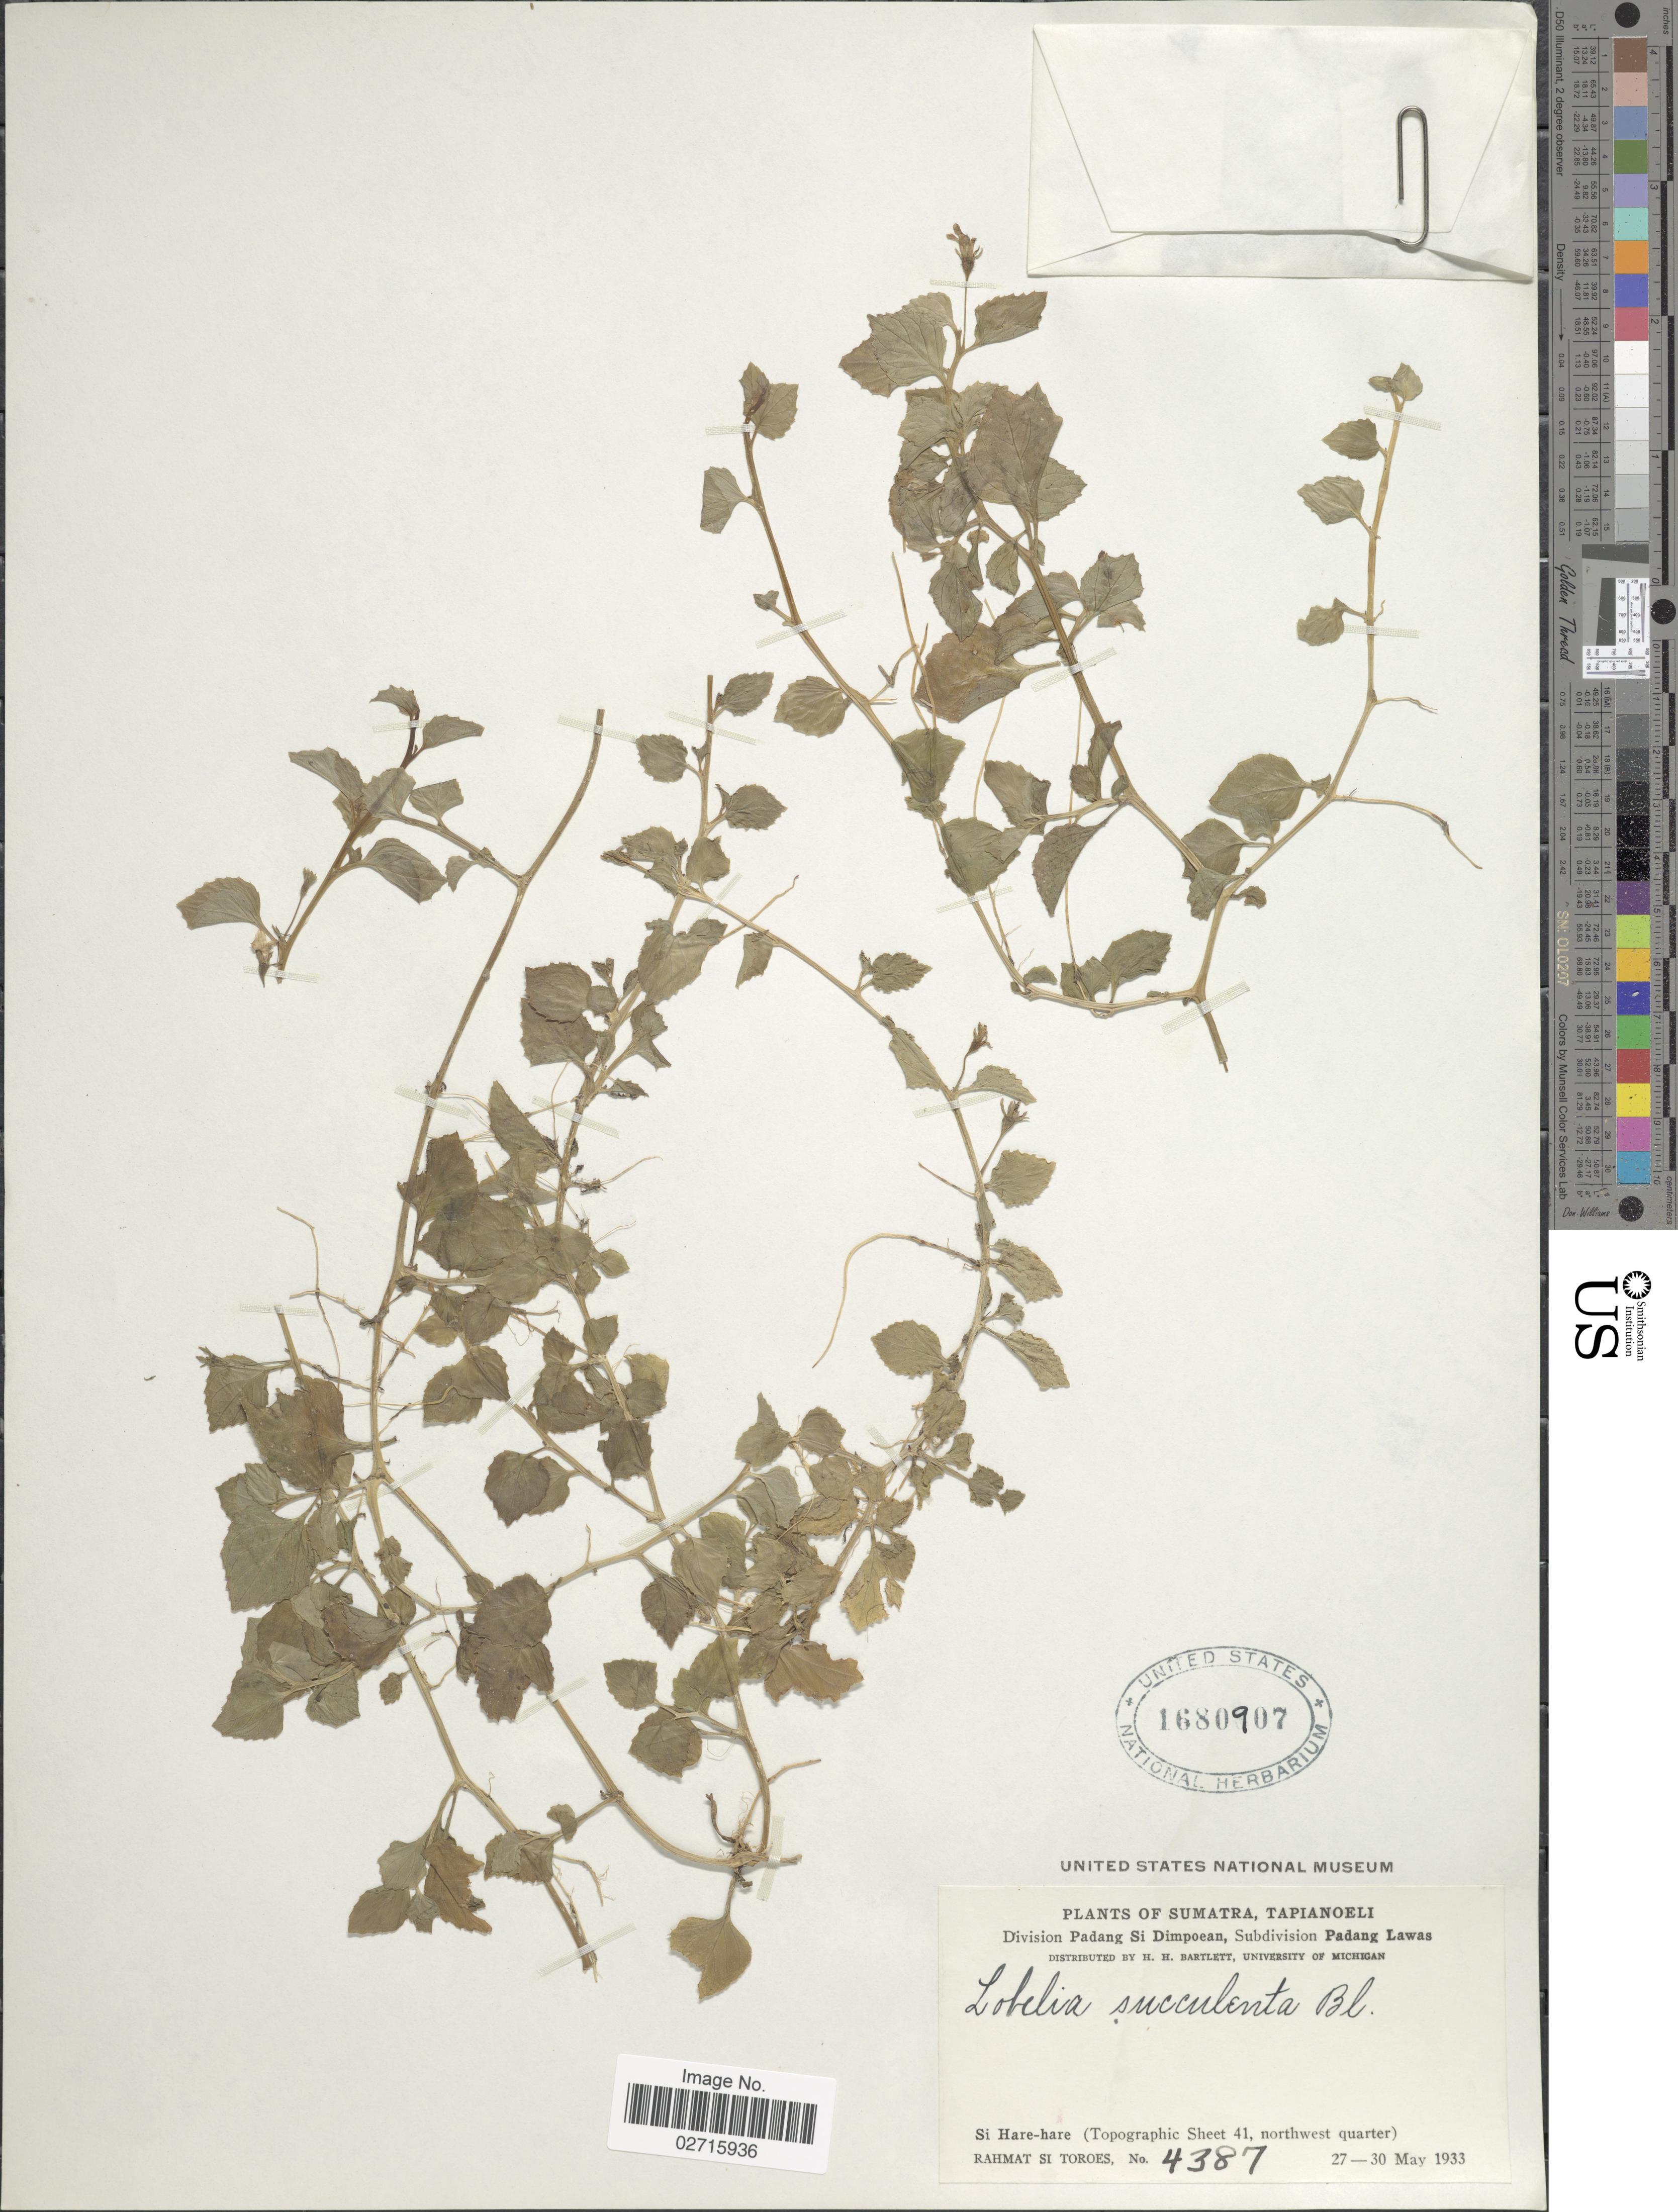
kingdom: Plantae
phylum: Tracheophyta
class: Magnoliopsida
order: Asterales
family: Campanulaceae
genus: Lobelia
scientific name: Lobelia succulenta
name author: Blume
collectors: Rahmat Si Boeea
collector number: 4387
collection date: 1933-05-27/1933-05-30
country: Indonesia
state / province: Sumatra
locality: Tapianoeli, Division Padang Si Dimpoean, Subdivision Padang Lawas, Si Hare-hare Djae (Topographic Sheet 41, northwest quarter).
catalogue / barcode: US 1680907